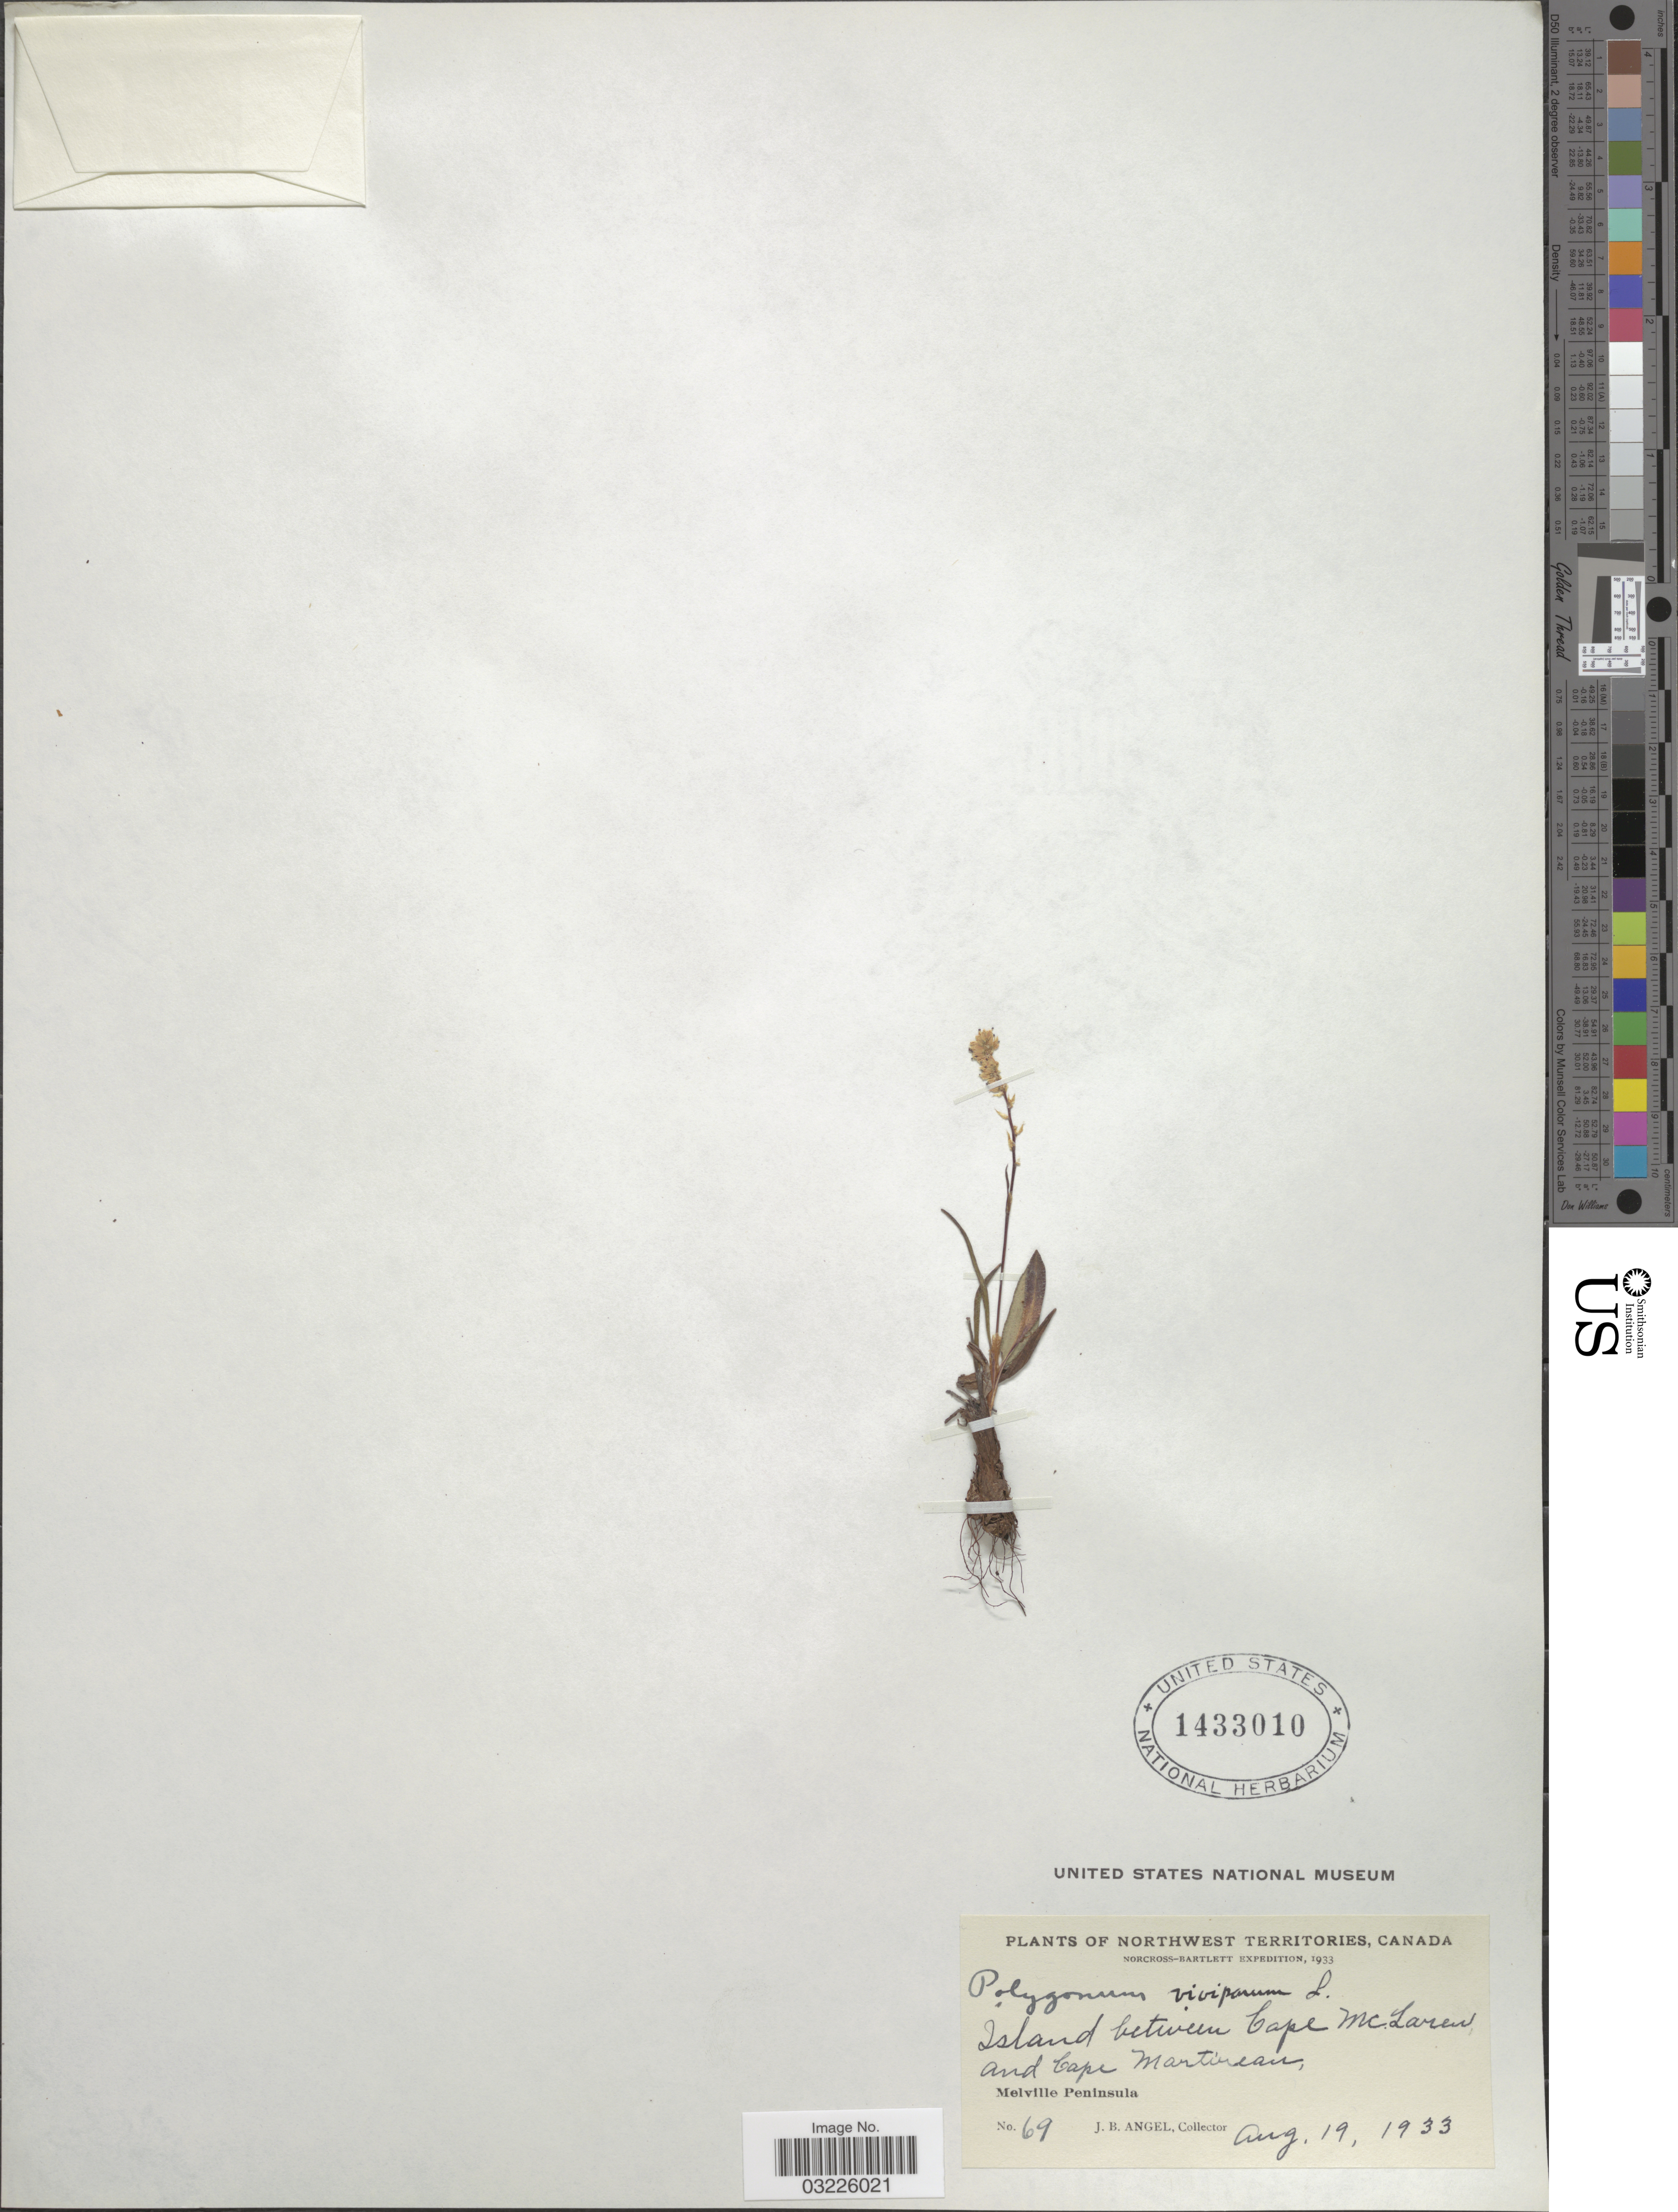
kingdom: Plantae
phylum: Tracheophyta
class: Magnoliopsida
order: Caryophyllales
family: Polygonaceae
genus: Bistorta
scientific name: Bistorta vivipara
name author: (L.) Delarbre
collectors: J. Angel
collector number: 69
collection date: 1933-08-19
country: Canada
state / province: Northwest Territories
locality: Island between Cape McLaren and Cape Martineayu. Melville Peninsula.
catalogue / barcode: US 1433010